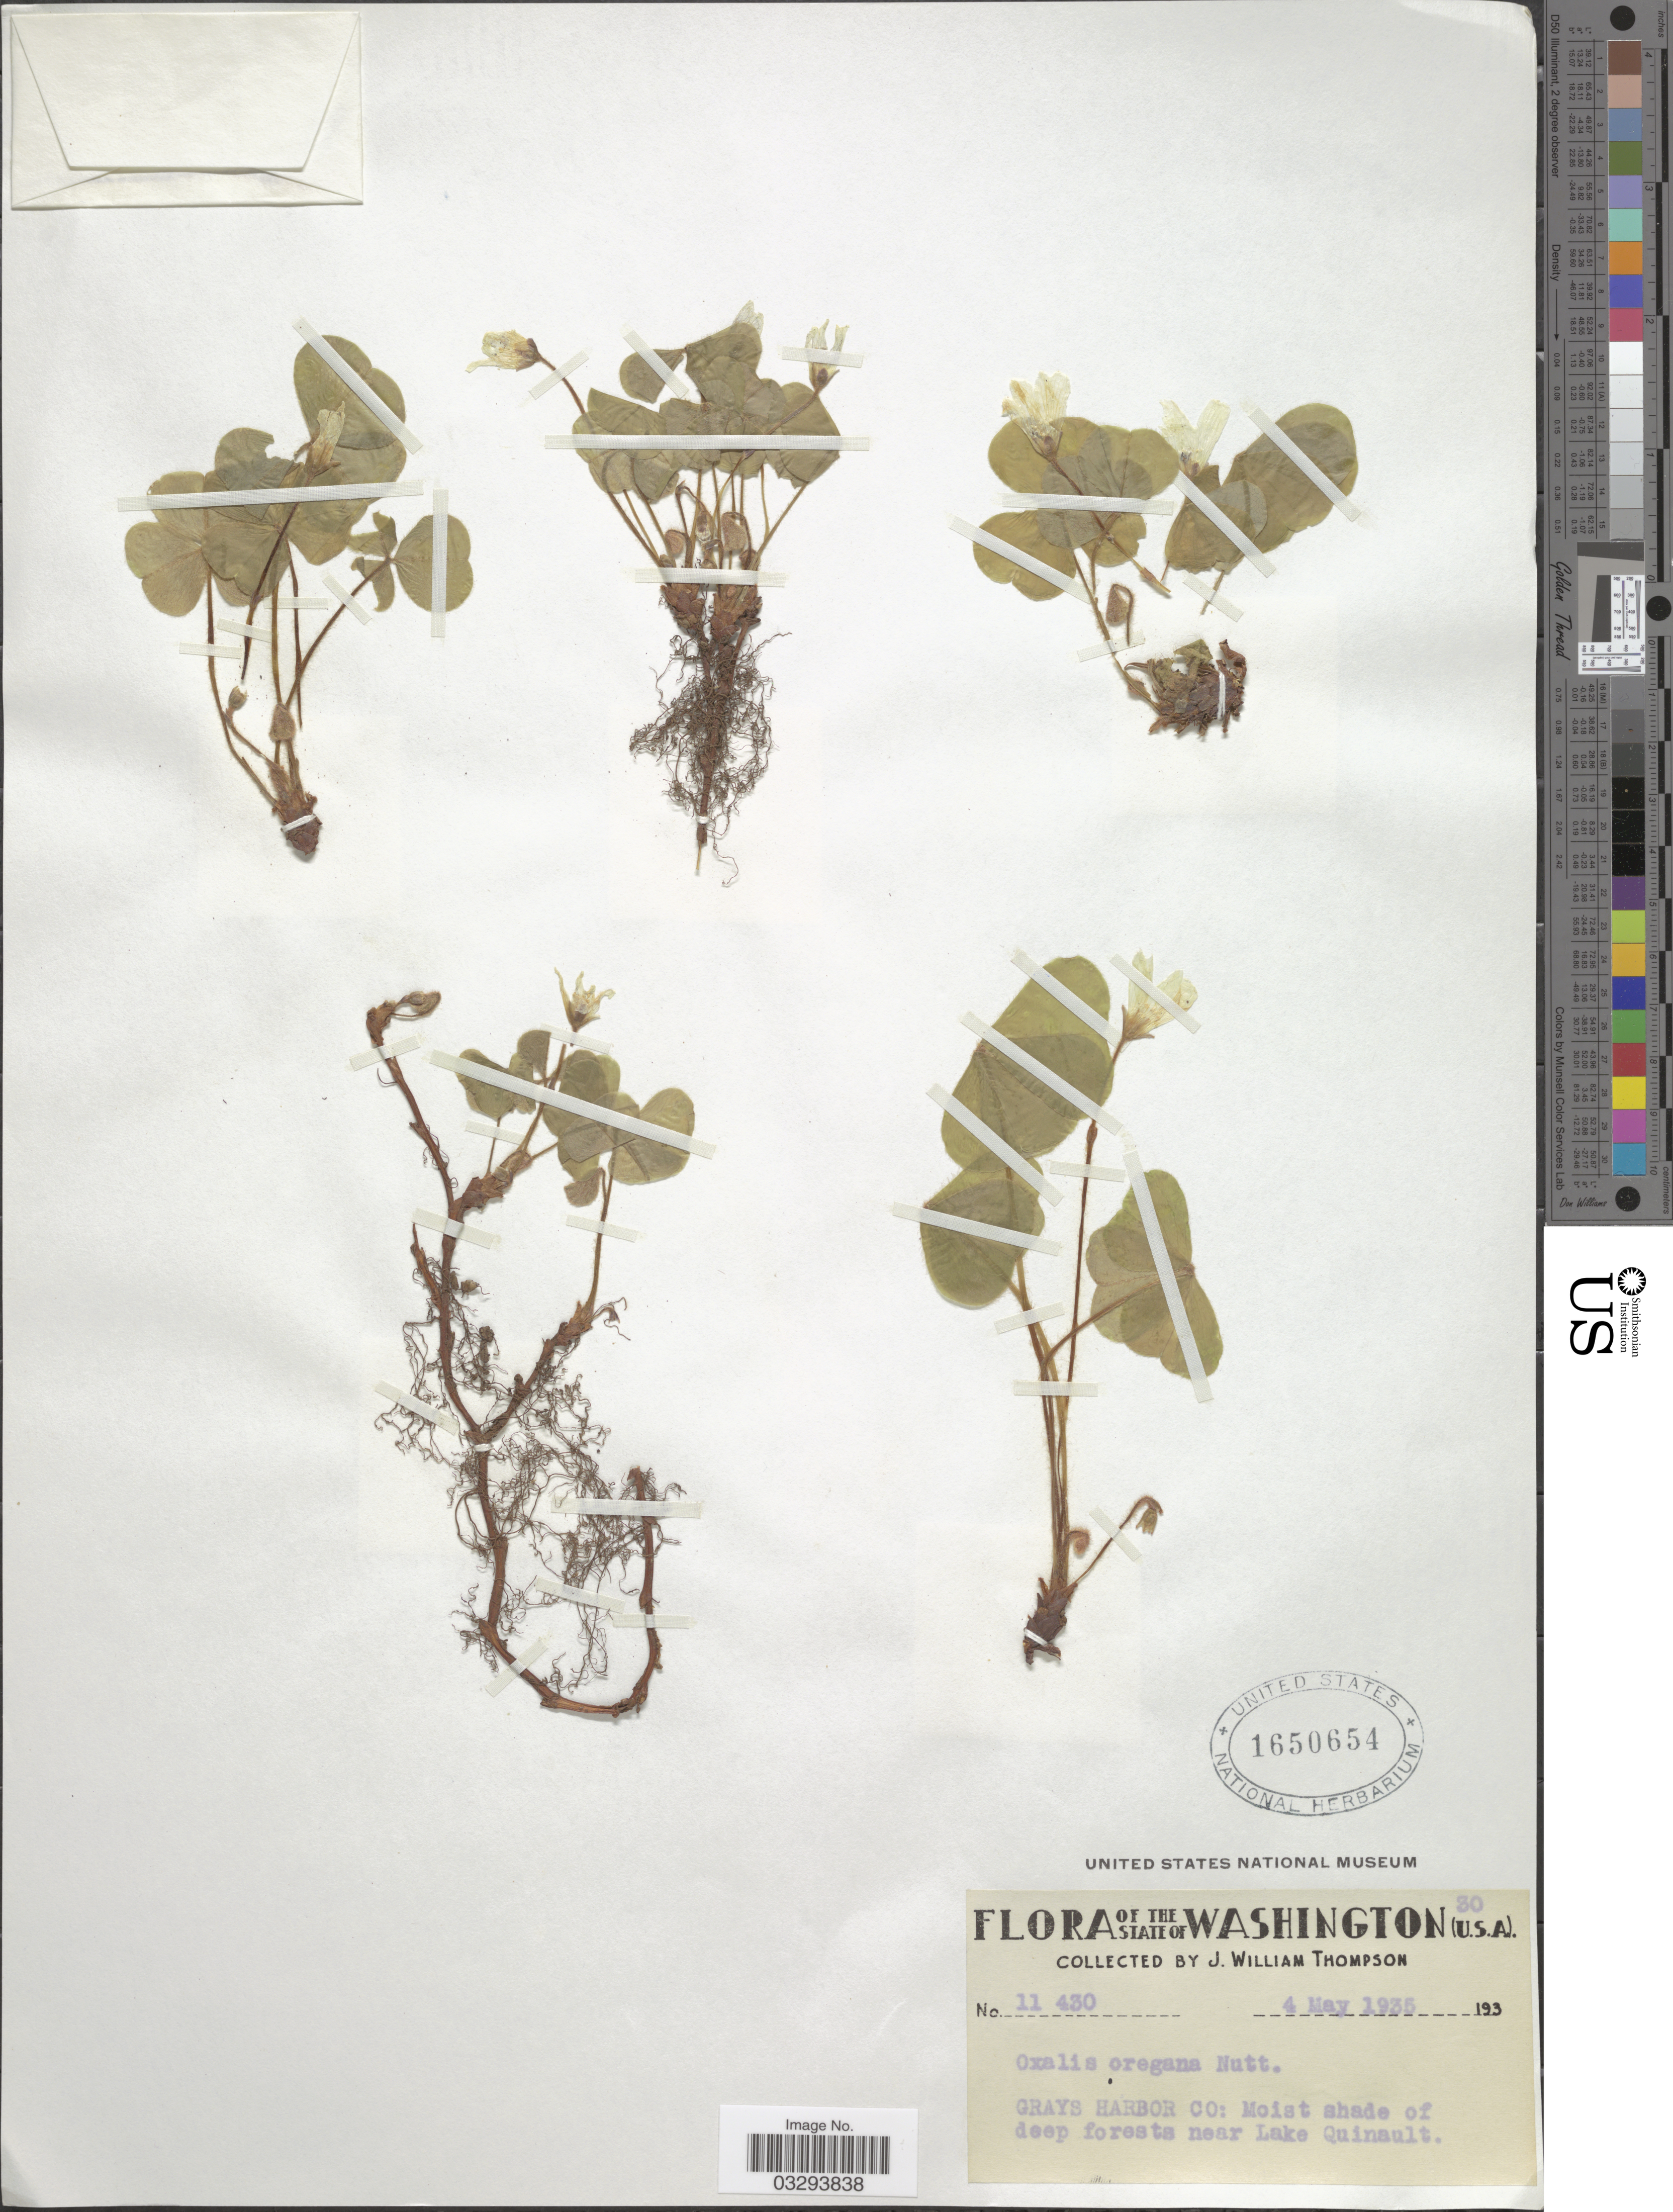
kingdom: Plantae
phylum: Tracheophyta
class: Magnoliopsida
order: Oxalidales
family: Oxalidaceae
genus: Oxalis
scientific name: Oxalis oregana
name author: Nutt.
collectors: J. W. Thompson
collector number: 11430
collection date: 1935-05-04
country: United States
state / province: Washington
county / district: Grays Harbor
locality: Grays Harbor Co: Moist shade of deep forests near Lake Quinault.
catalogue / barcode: US 1650654